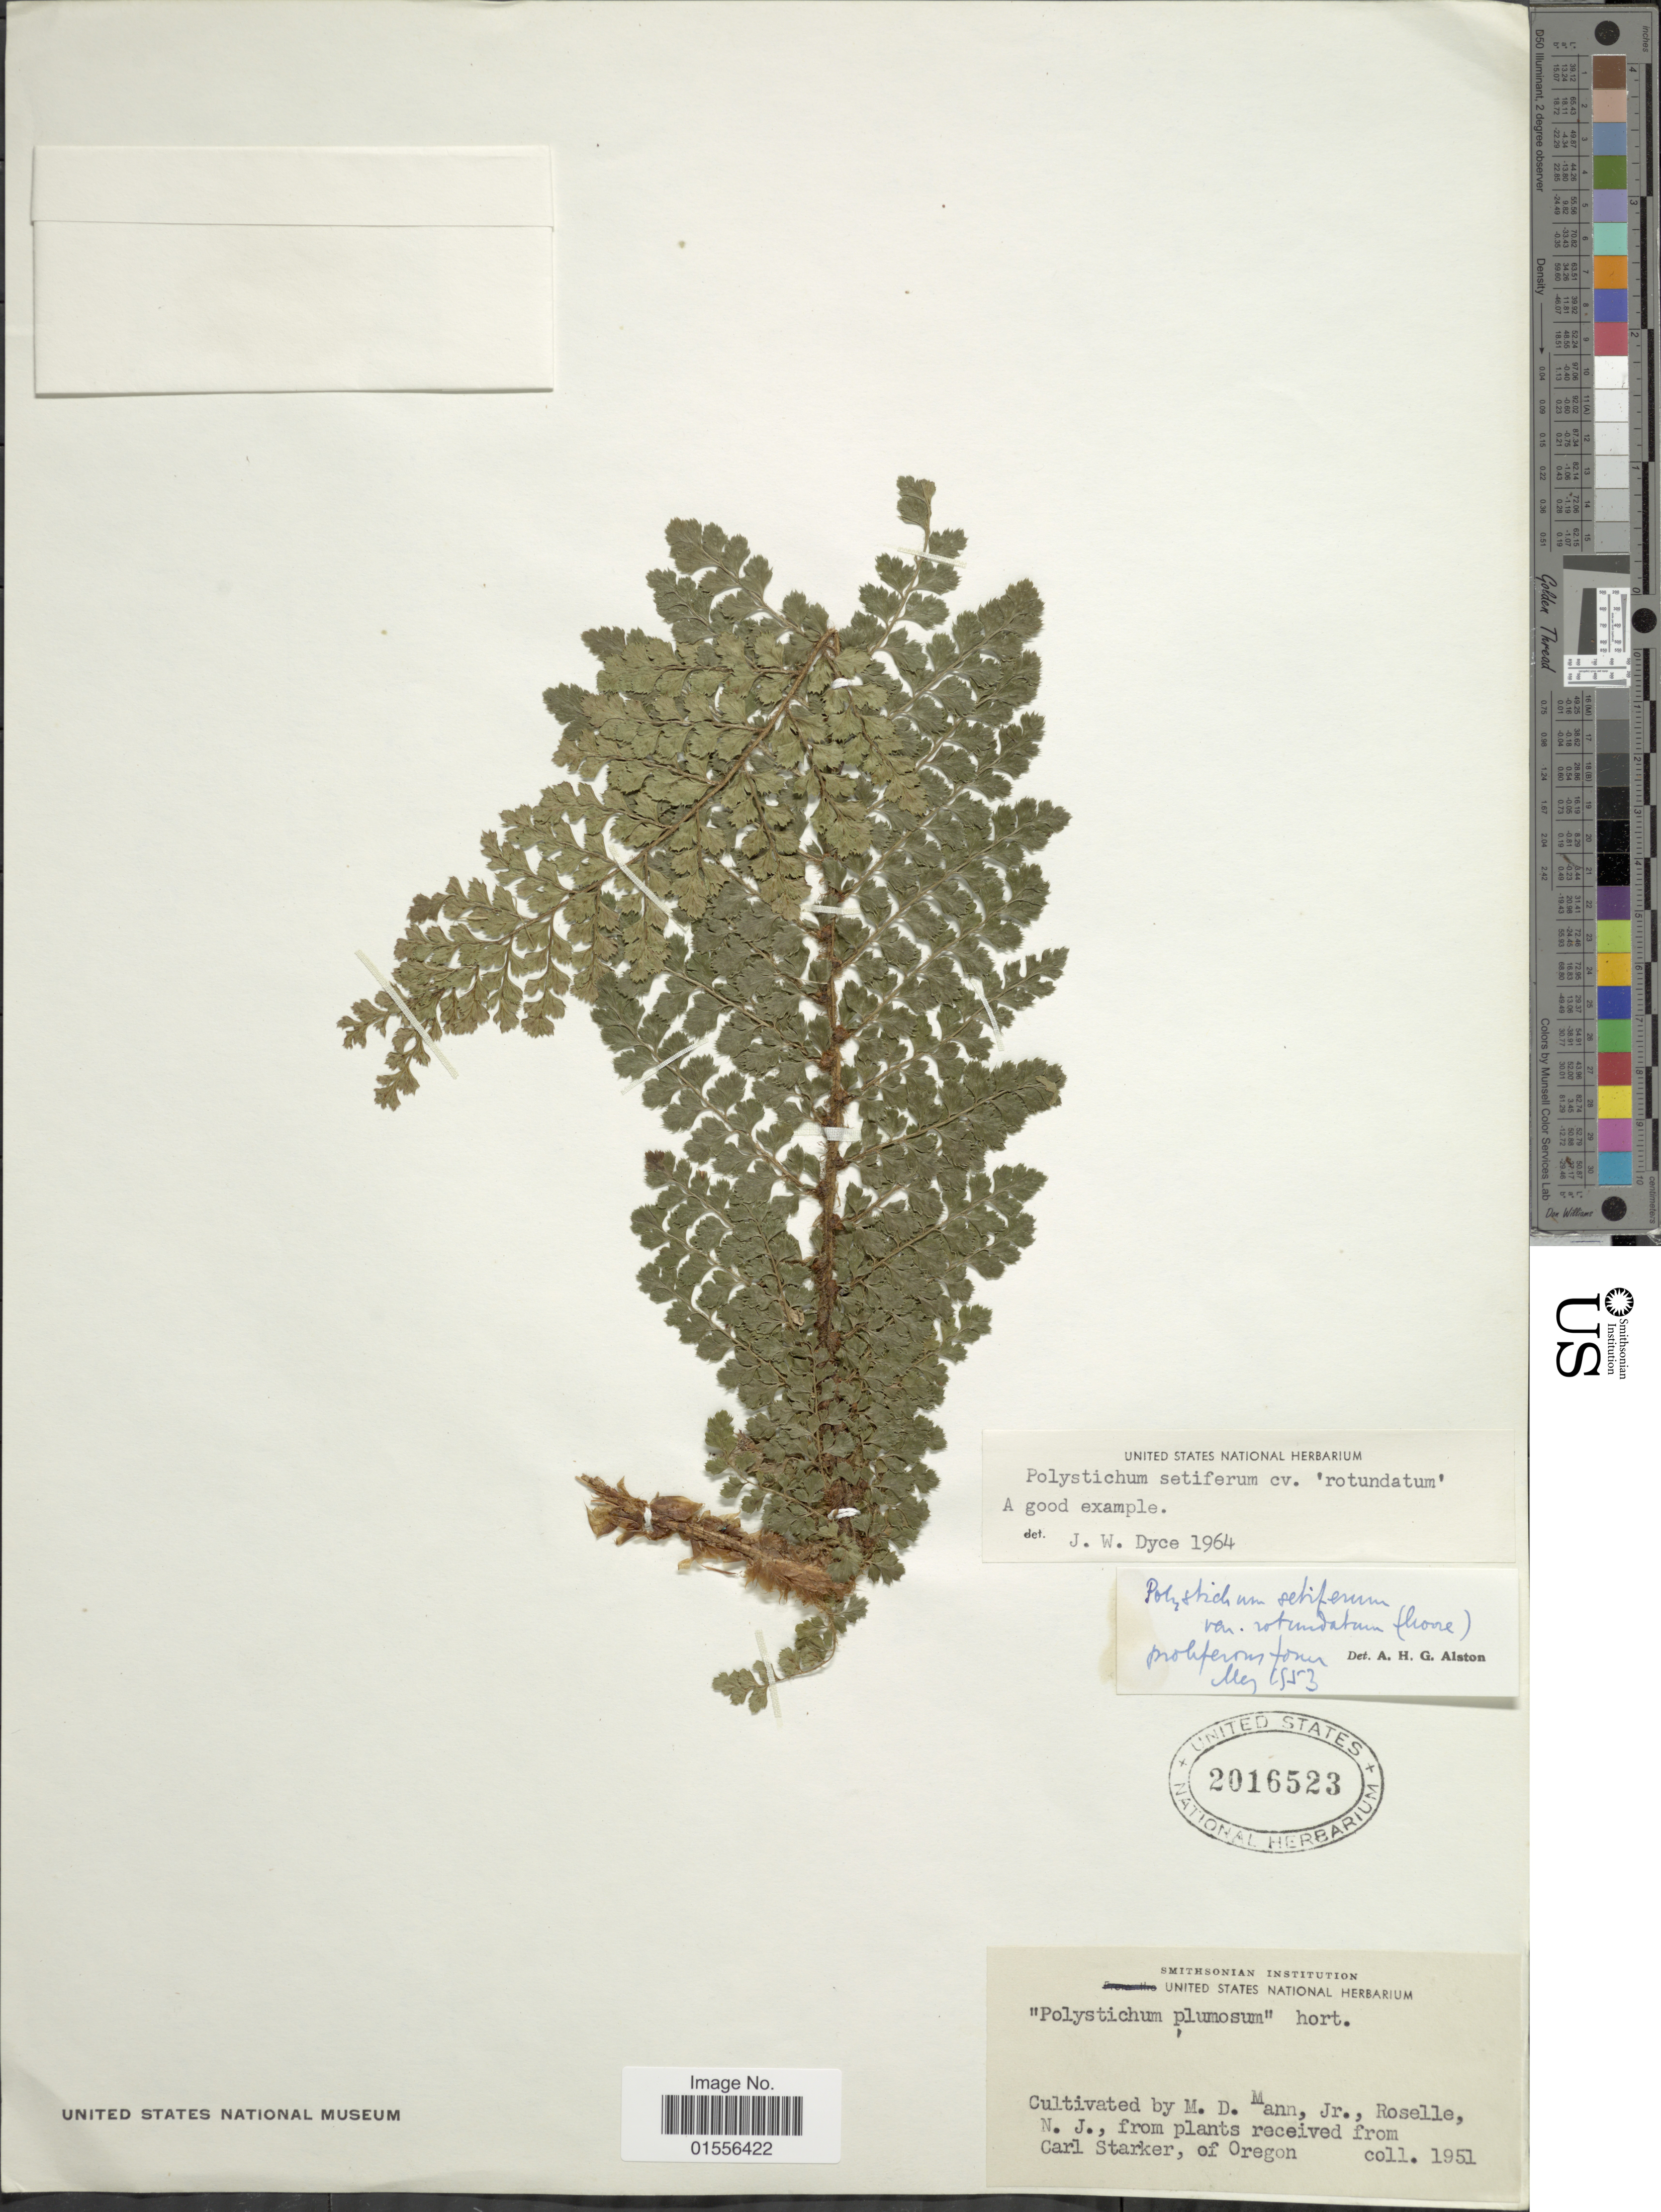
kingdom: Plantae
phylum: Tracheophyta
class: Polypodiopsida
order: Polypodiales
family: Dryopteridaceae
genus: Polystichum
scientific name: Polystichum setiferum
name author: (Forssk.) Moore ex Woynar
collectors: M. Mann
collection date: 1951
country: United States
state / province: Oregon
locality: Roselle, N.J.., from plants received from Carl Starker, of Oregon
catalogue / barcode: US 2016523